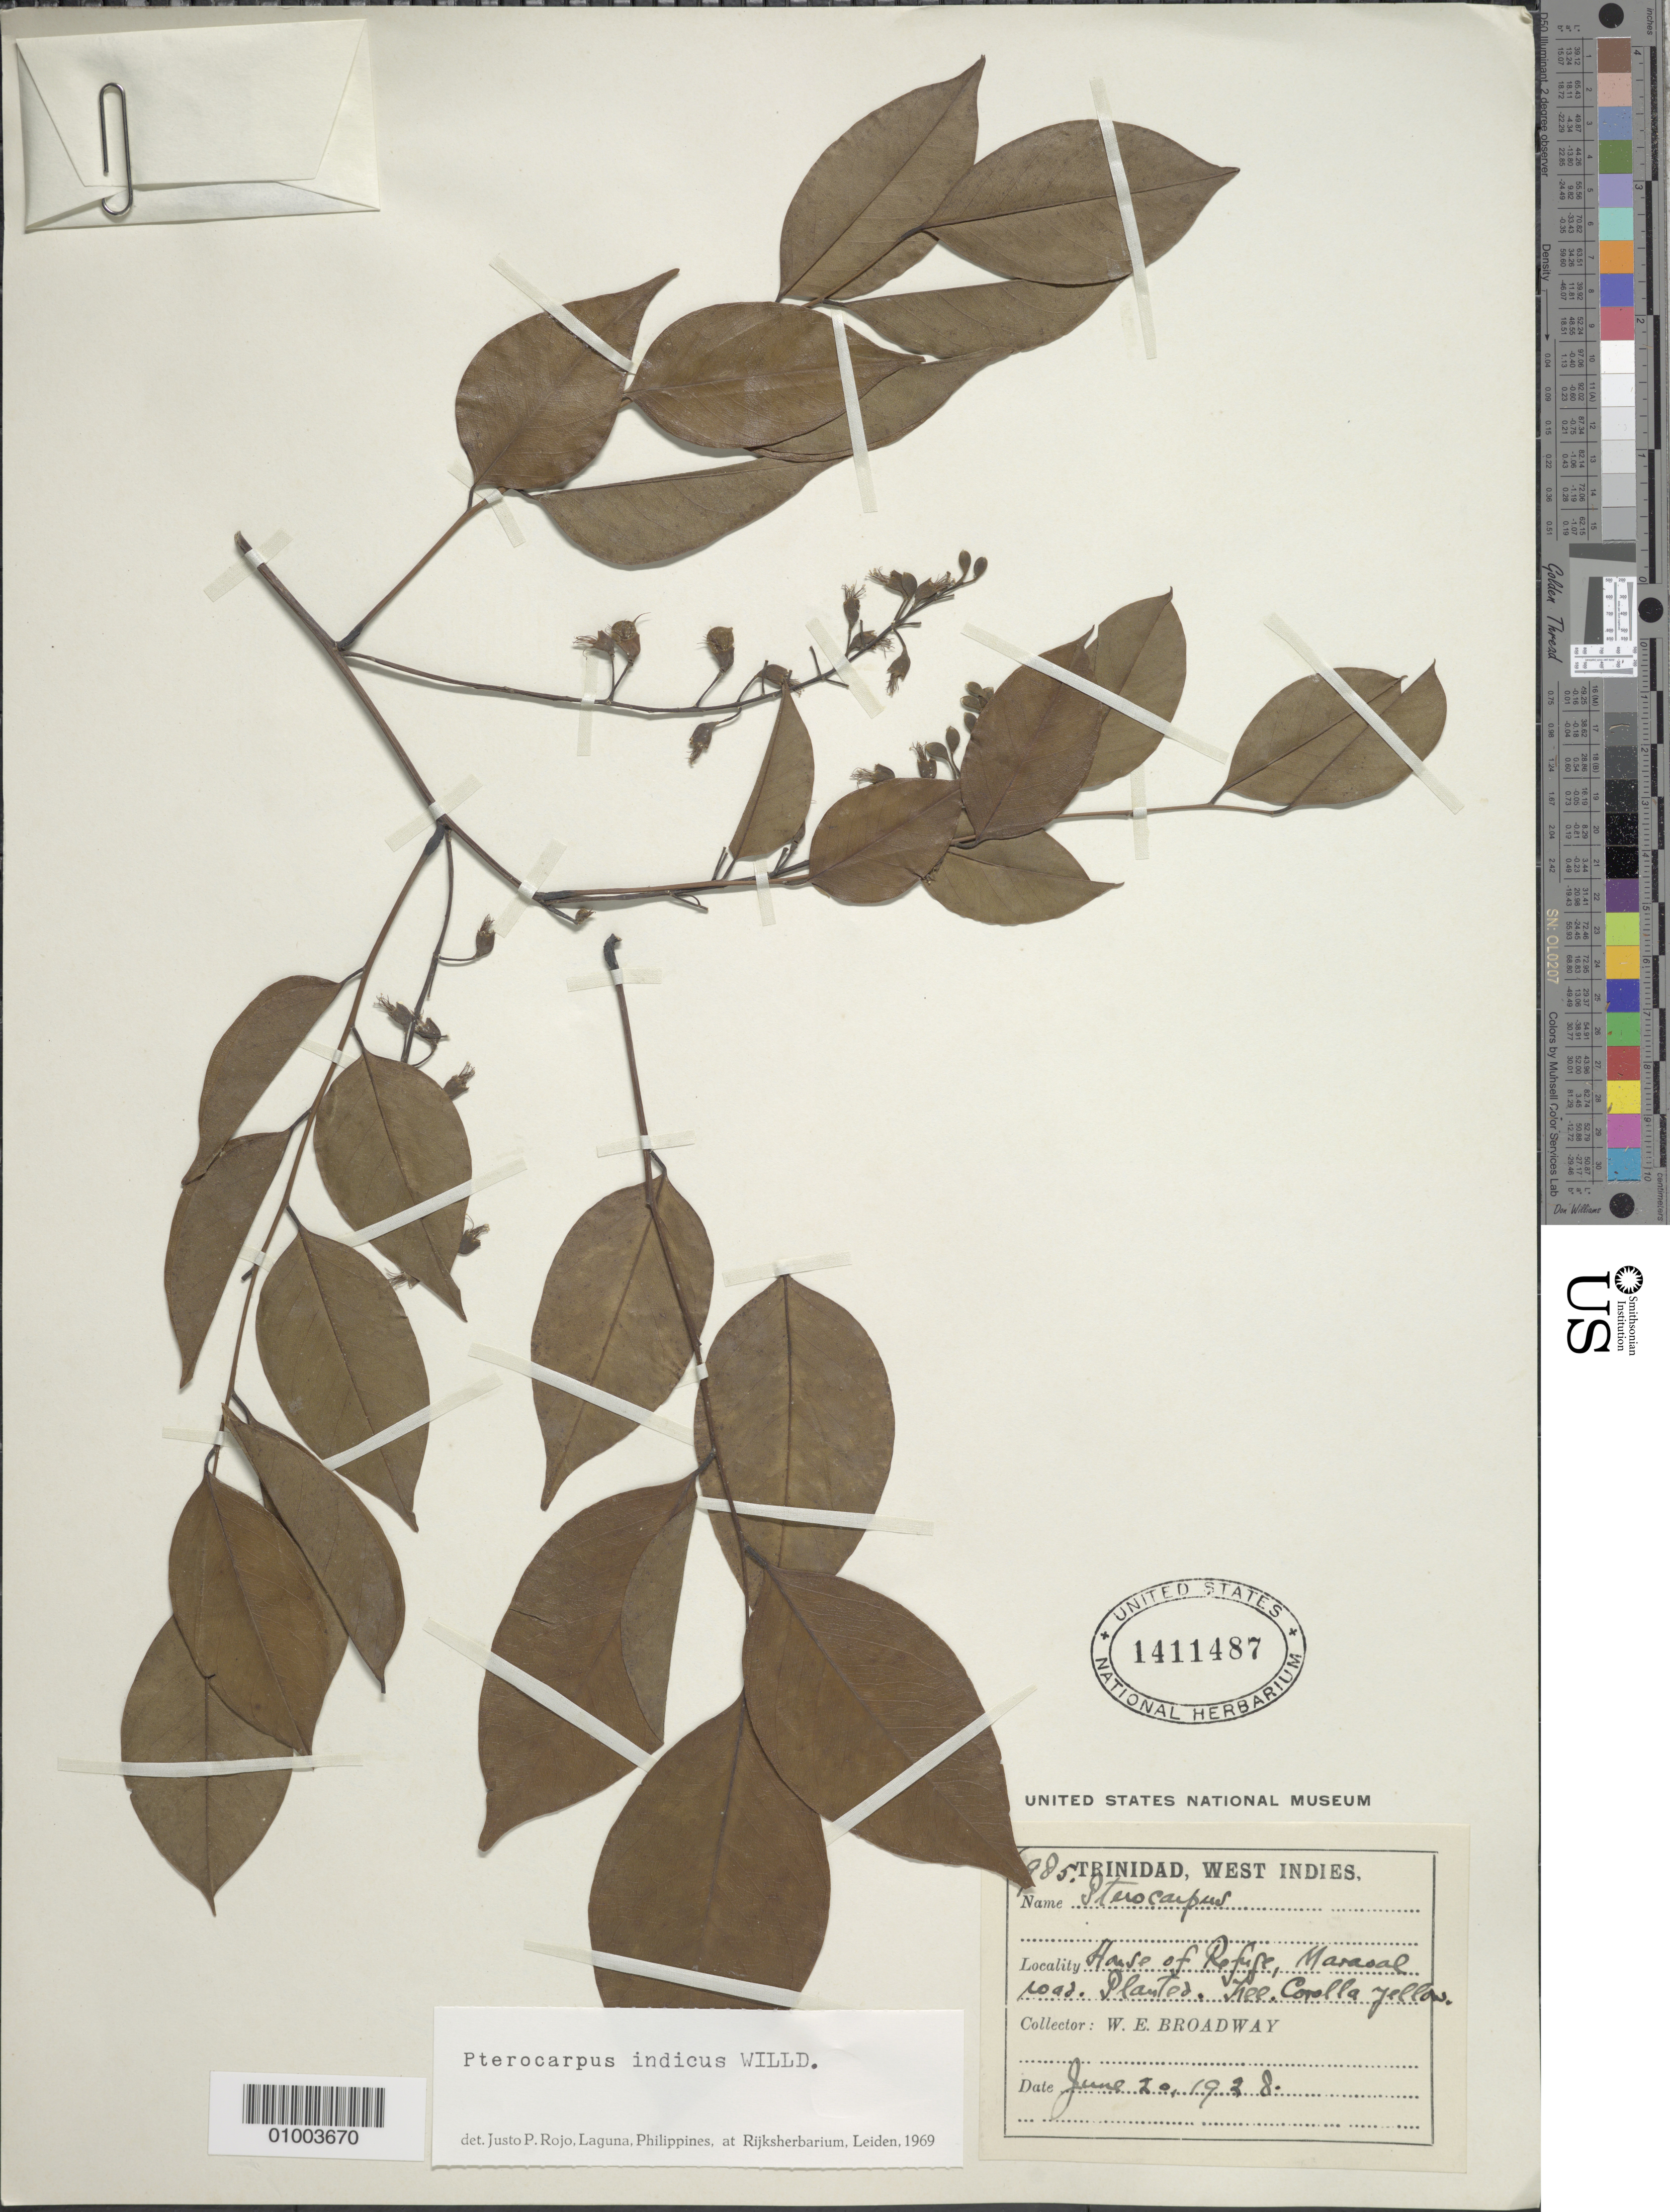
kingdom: Plantae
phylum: Tracheophyta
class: Magnoliopsida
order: Fabales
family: Fabaceae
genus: Pterocarpus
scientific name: Pterocarpus indicus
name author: Willd.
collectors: W. E. Broadway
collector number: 6985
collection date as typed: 20 Jun 1928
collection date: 1928-06-20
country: Trinidad and Tobago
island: Trinidad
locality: House of Refuge, Maroal road. Planted. Tree. Corolla yellow.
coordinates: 0 N, 0 E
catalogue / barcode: US 1411487